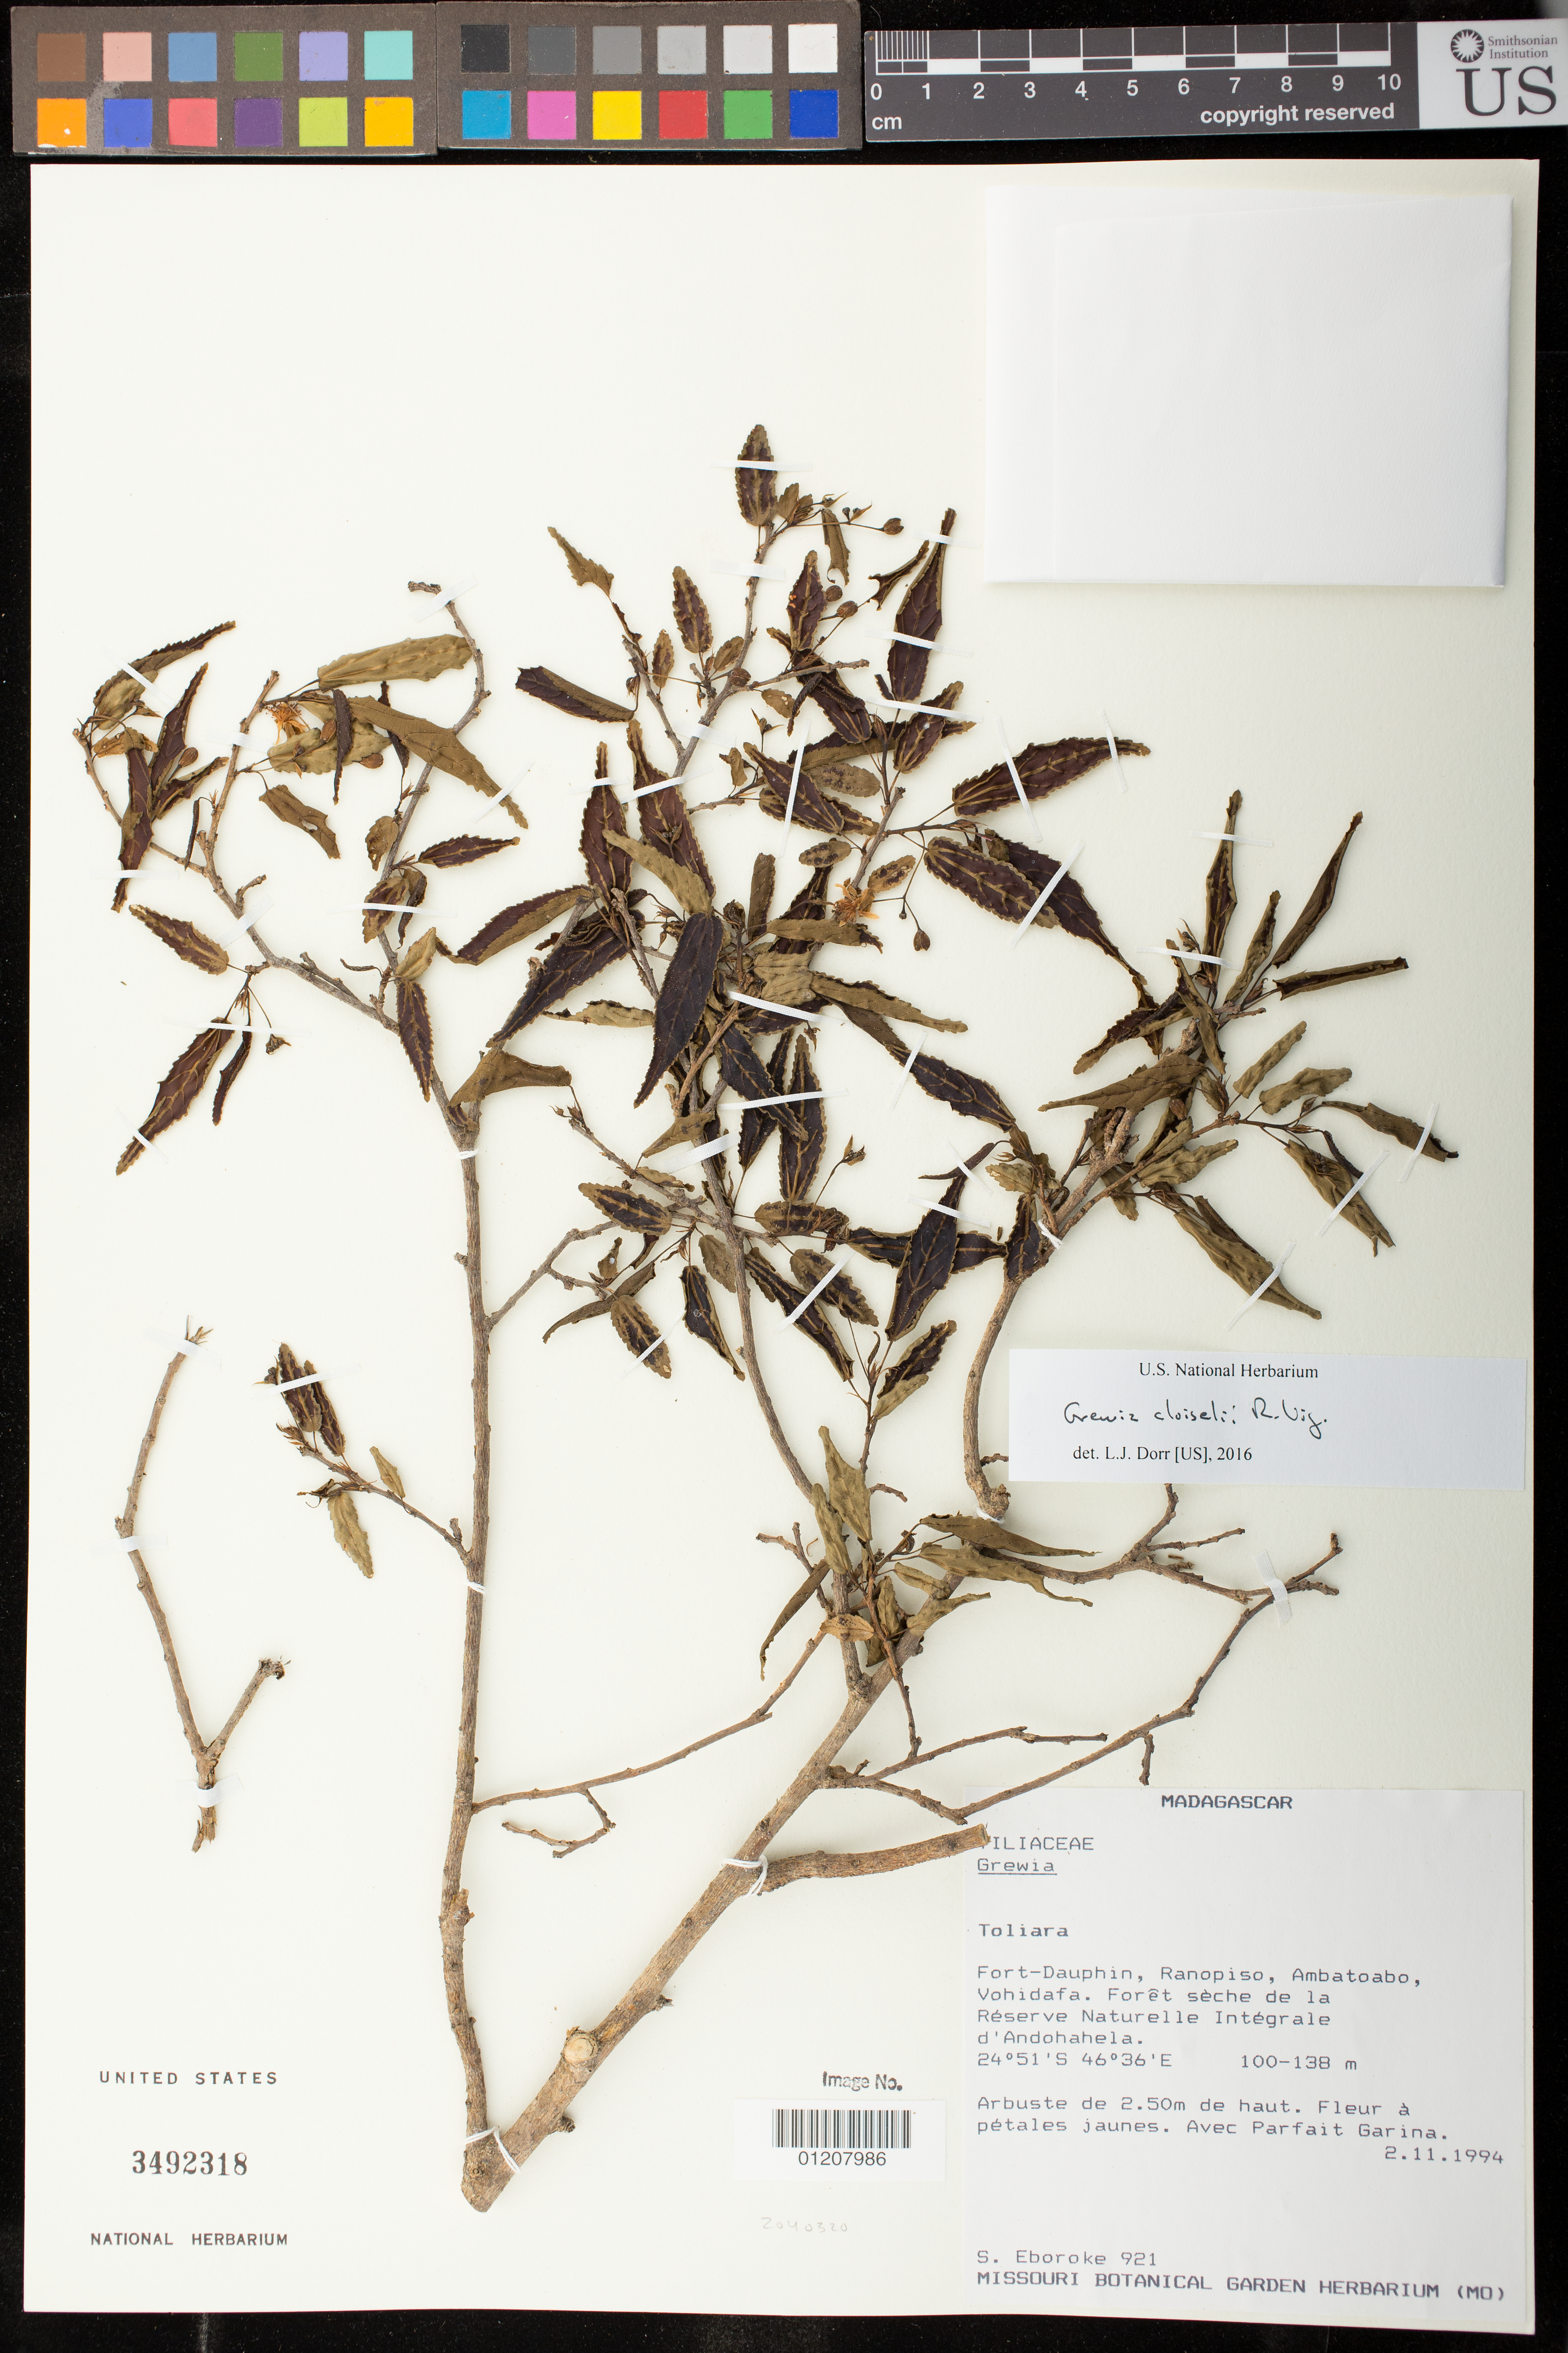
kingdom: Plantae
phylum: Tracheophyta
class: Magnoliopsida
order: Malvales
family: Malvaceae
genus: Grewia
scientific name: Grewia cloiselii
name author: R. Vig.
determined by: Dorr, L. J., (BOT), Smithsonian Institution - National Museum of Natural History (UNITED STATES)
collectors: S. Eboroke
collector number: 921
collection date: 1994-11-02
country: Madagascar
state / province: Anosy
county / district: Tolanaro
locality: Fort-Dauphin, Ranopiso, Ambatoabo, Vohidafa. Foret seche de la Reserve Naturelle Integrale d'Andohahela.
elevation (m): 100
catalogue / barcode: US 3492318